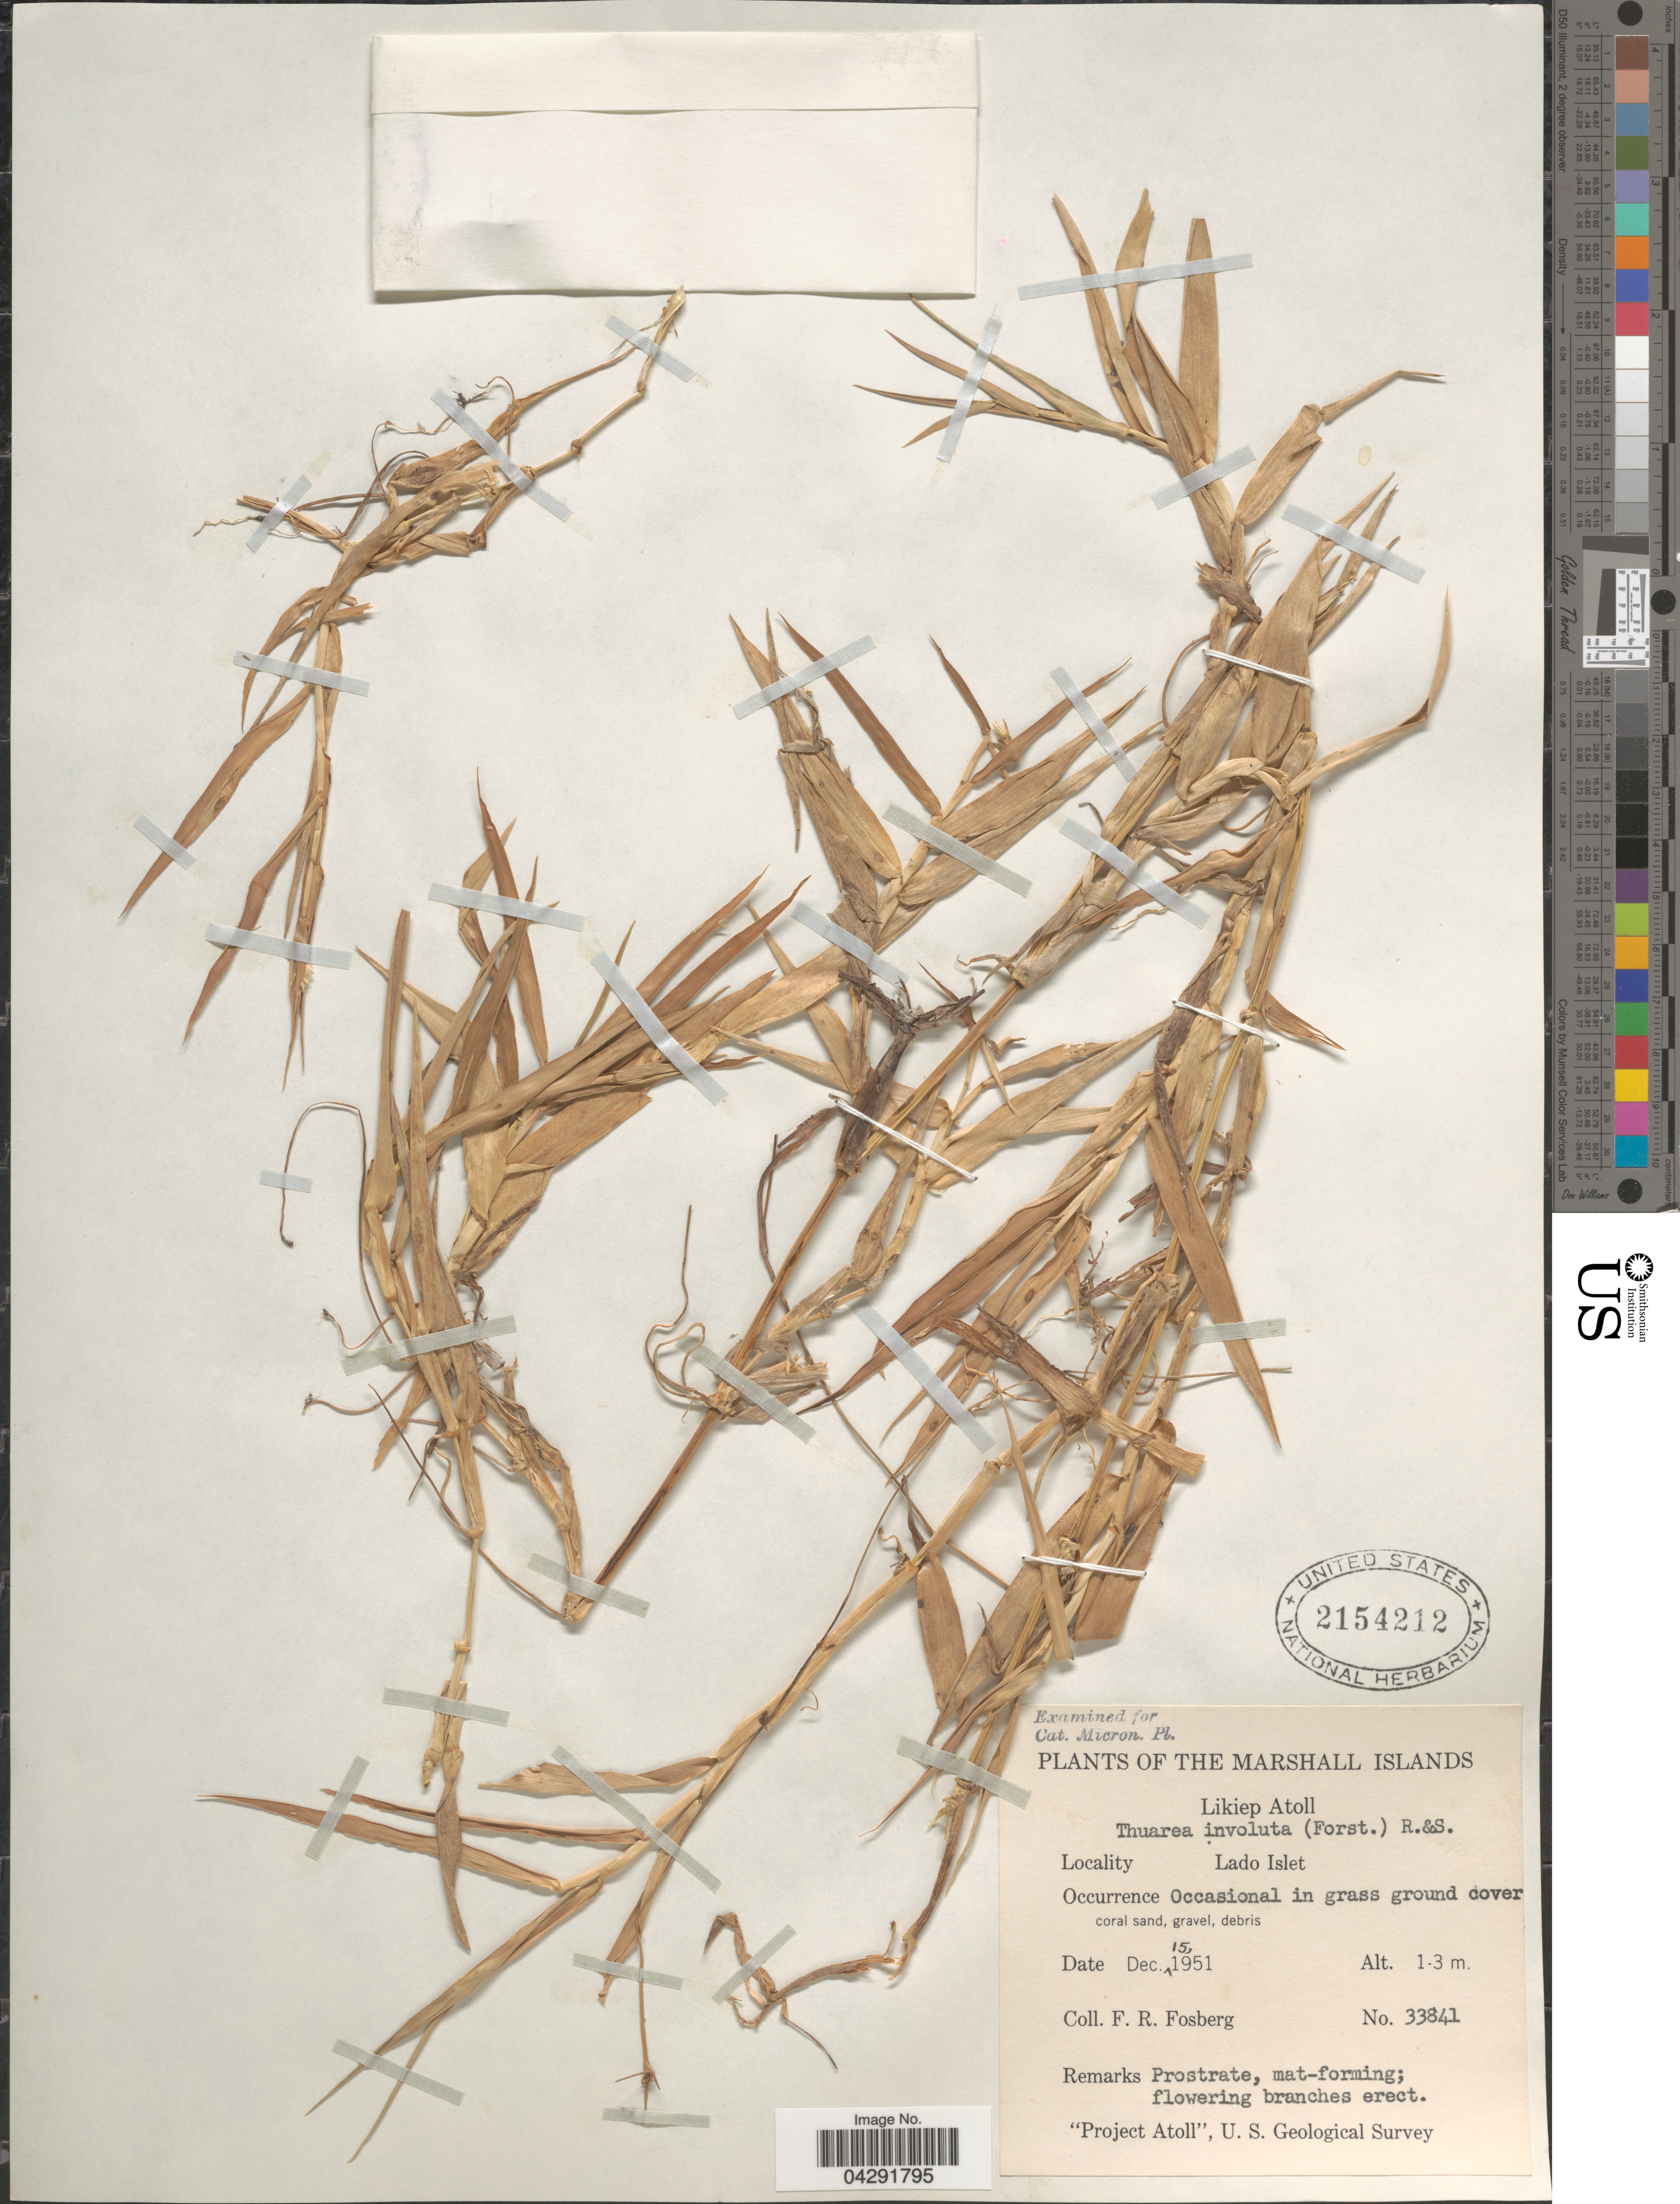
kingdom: Plantae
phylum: Tracheophyta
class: Liliopsida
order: Poales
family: Poaceae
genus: Thuarea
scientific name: Thuarea involuta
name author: (G. Forst.) R. Br. ex Sm.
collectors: F. R. Fosberg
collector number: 33841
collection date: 1951-12-15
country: Marshall Islands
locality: Likiep Atoll. Lado Islet. Occasional in grass ground cover. "Project Atoll", U.S. Geological Survey.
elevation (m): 1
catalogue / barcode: US 2154212